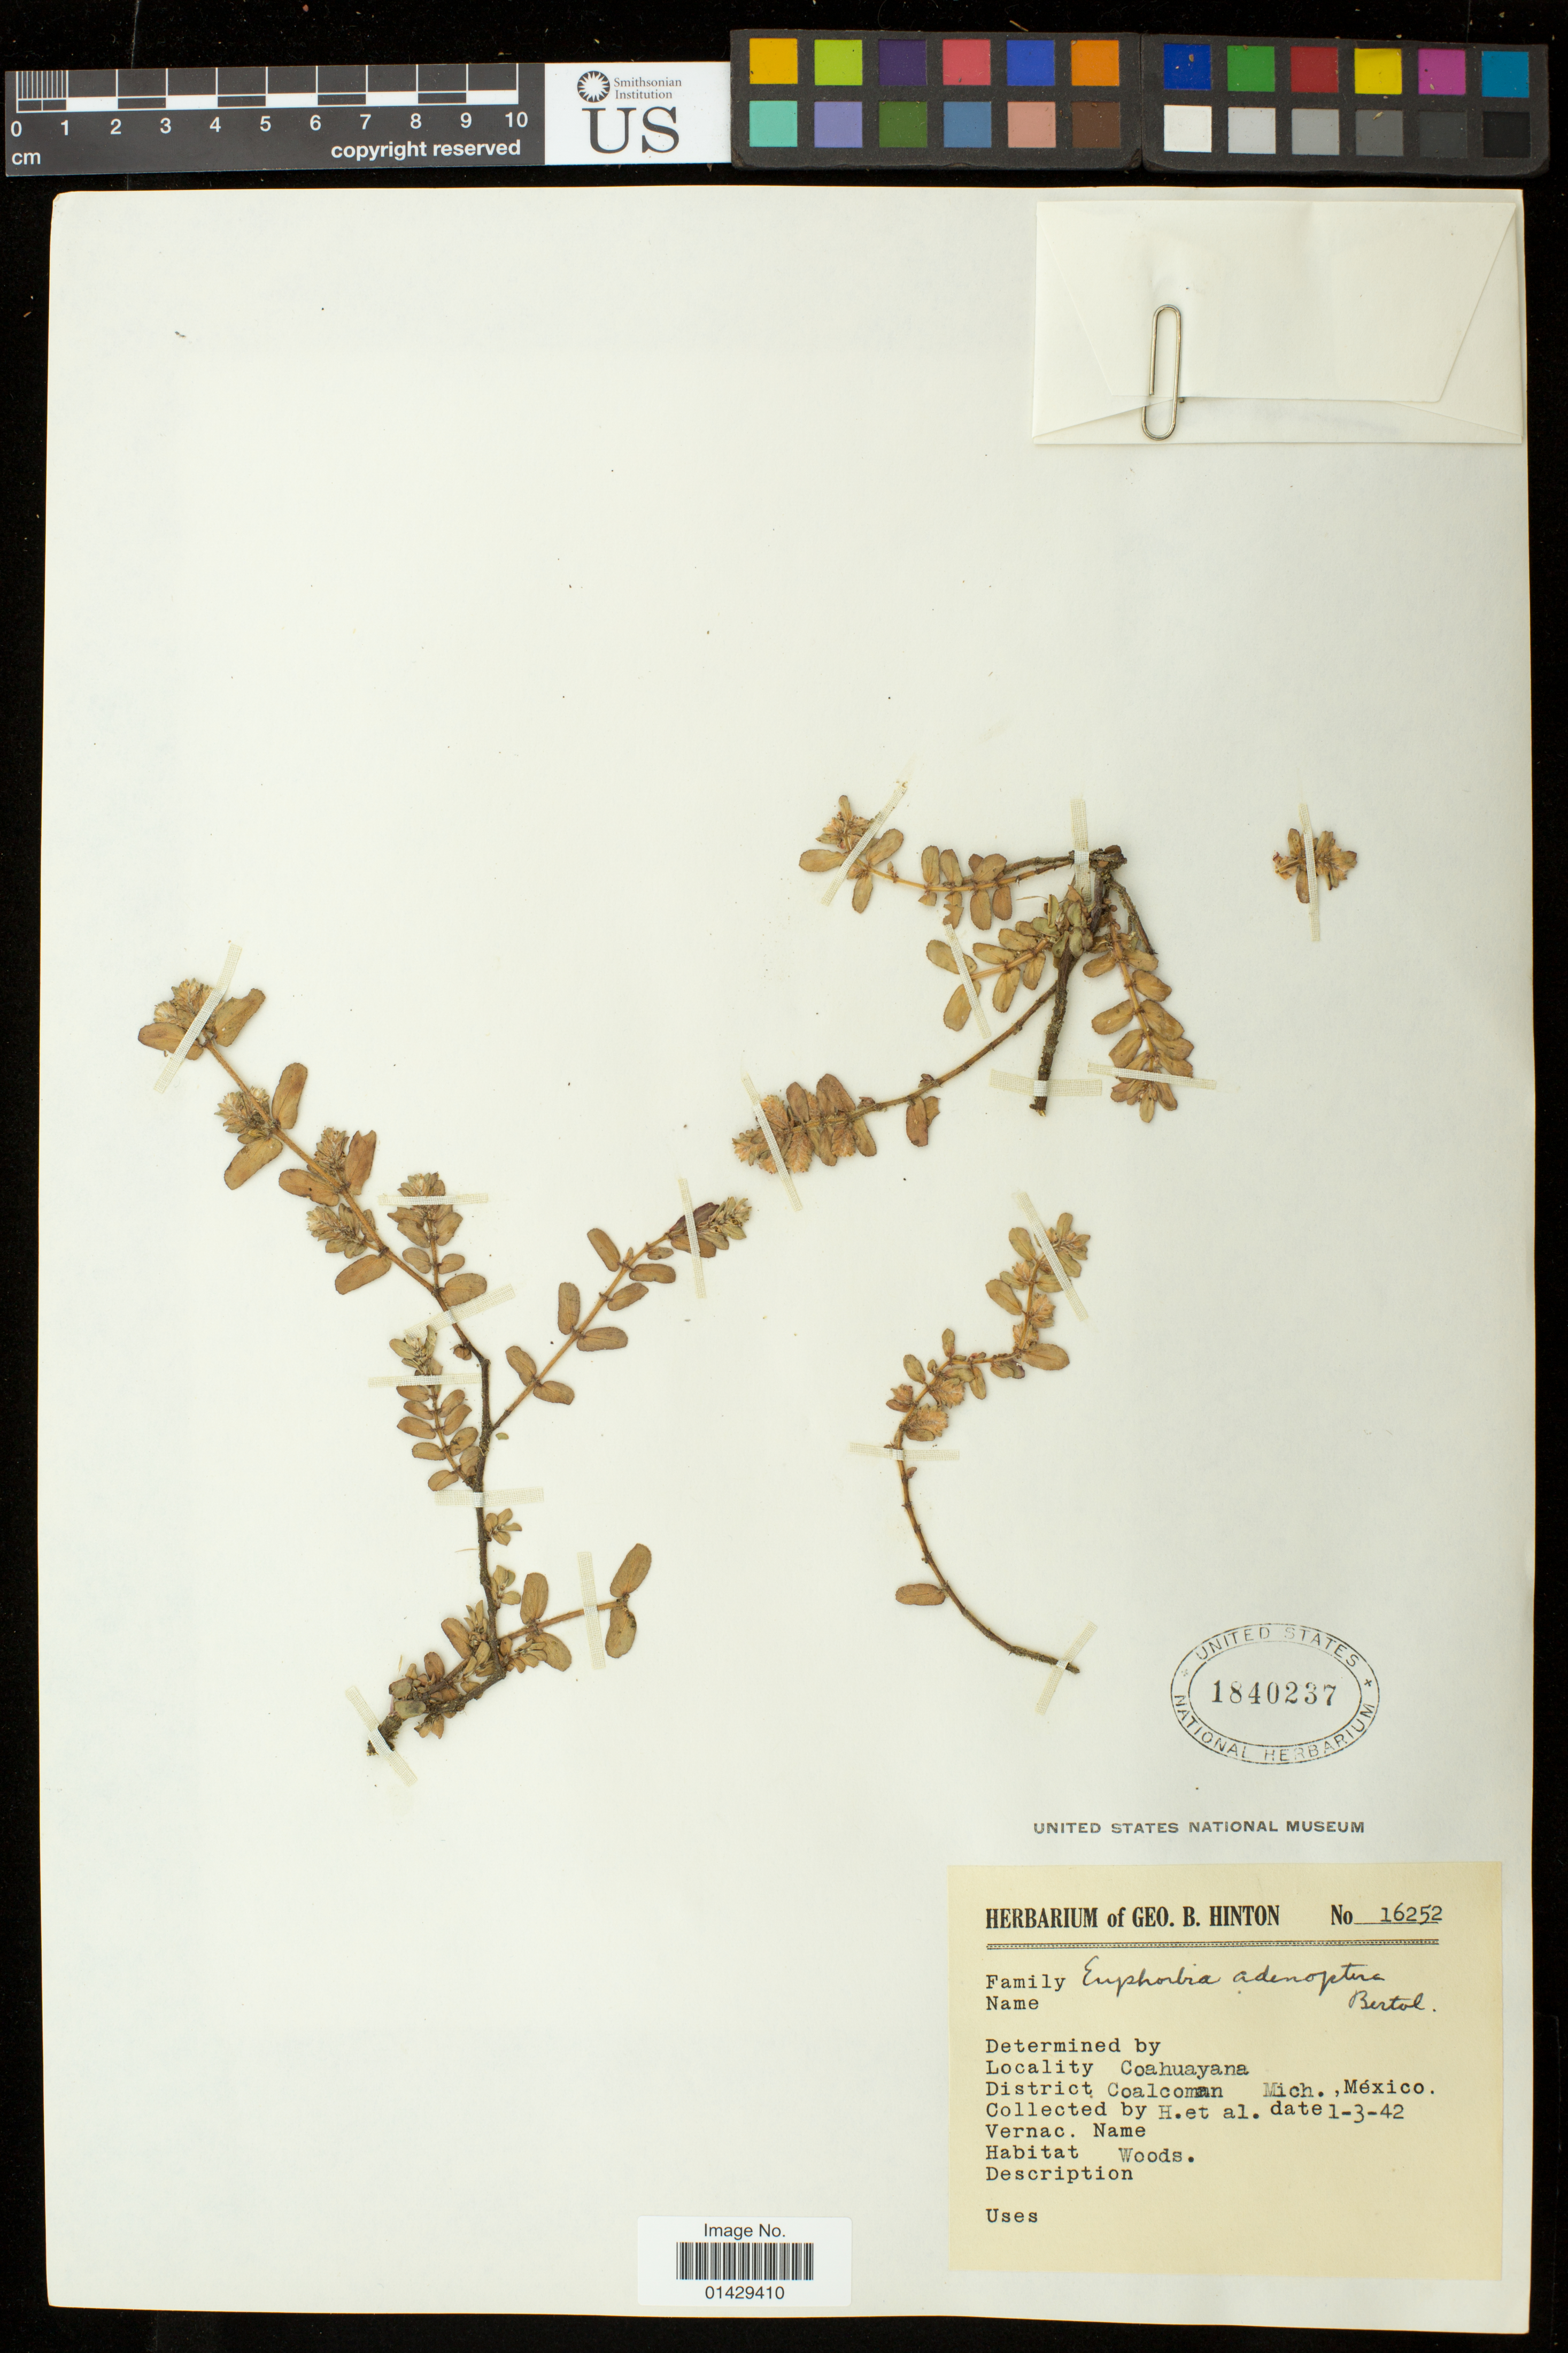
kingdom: Plantae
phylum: Tracheophyta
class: Magnoliopsida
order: Malpighiales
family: Euphorbiaceae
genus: Euphorbia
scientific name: Euphorbia densiflora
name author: (Klotzsch & Garcke) Klotzsch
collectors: G. B. Hinton & et al.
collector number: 16252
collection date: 1942-01-03 or 1942-03-01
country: Mexico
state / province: Michoacán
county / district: Coalcomán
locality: Coahuayana, District Coalcoman.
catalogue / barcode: US 1840237